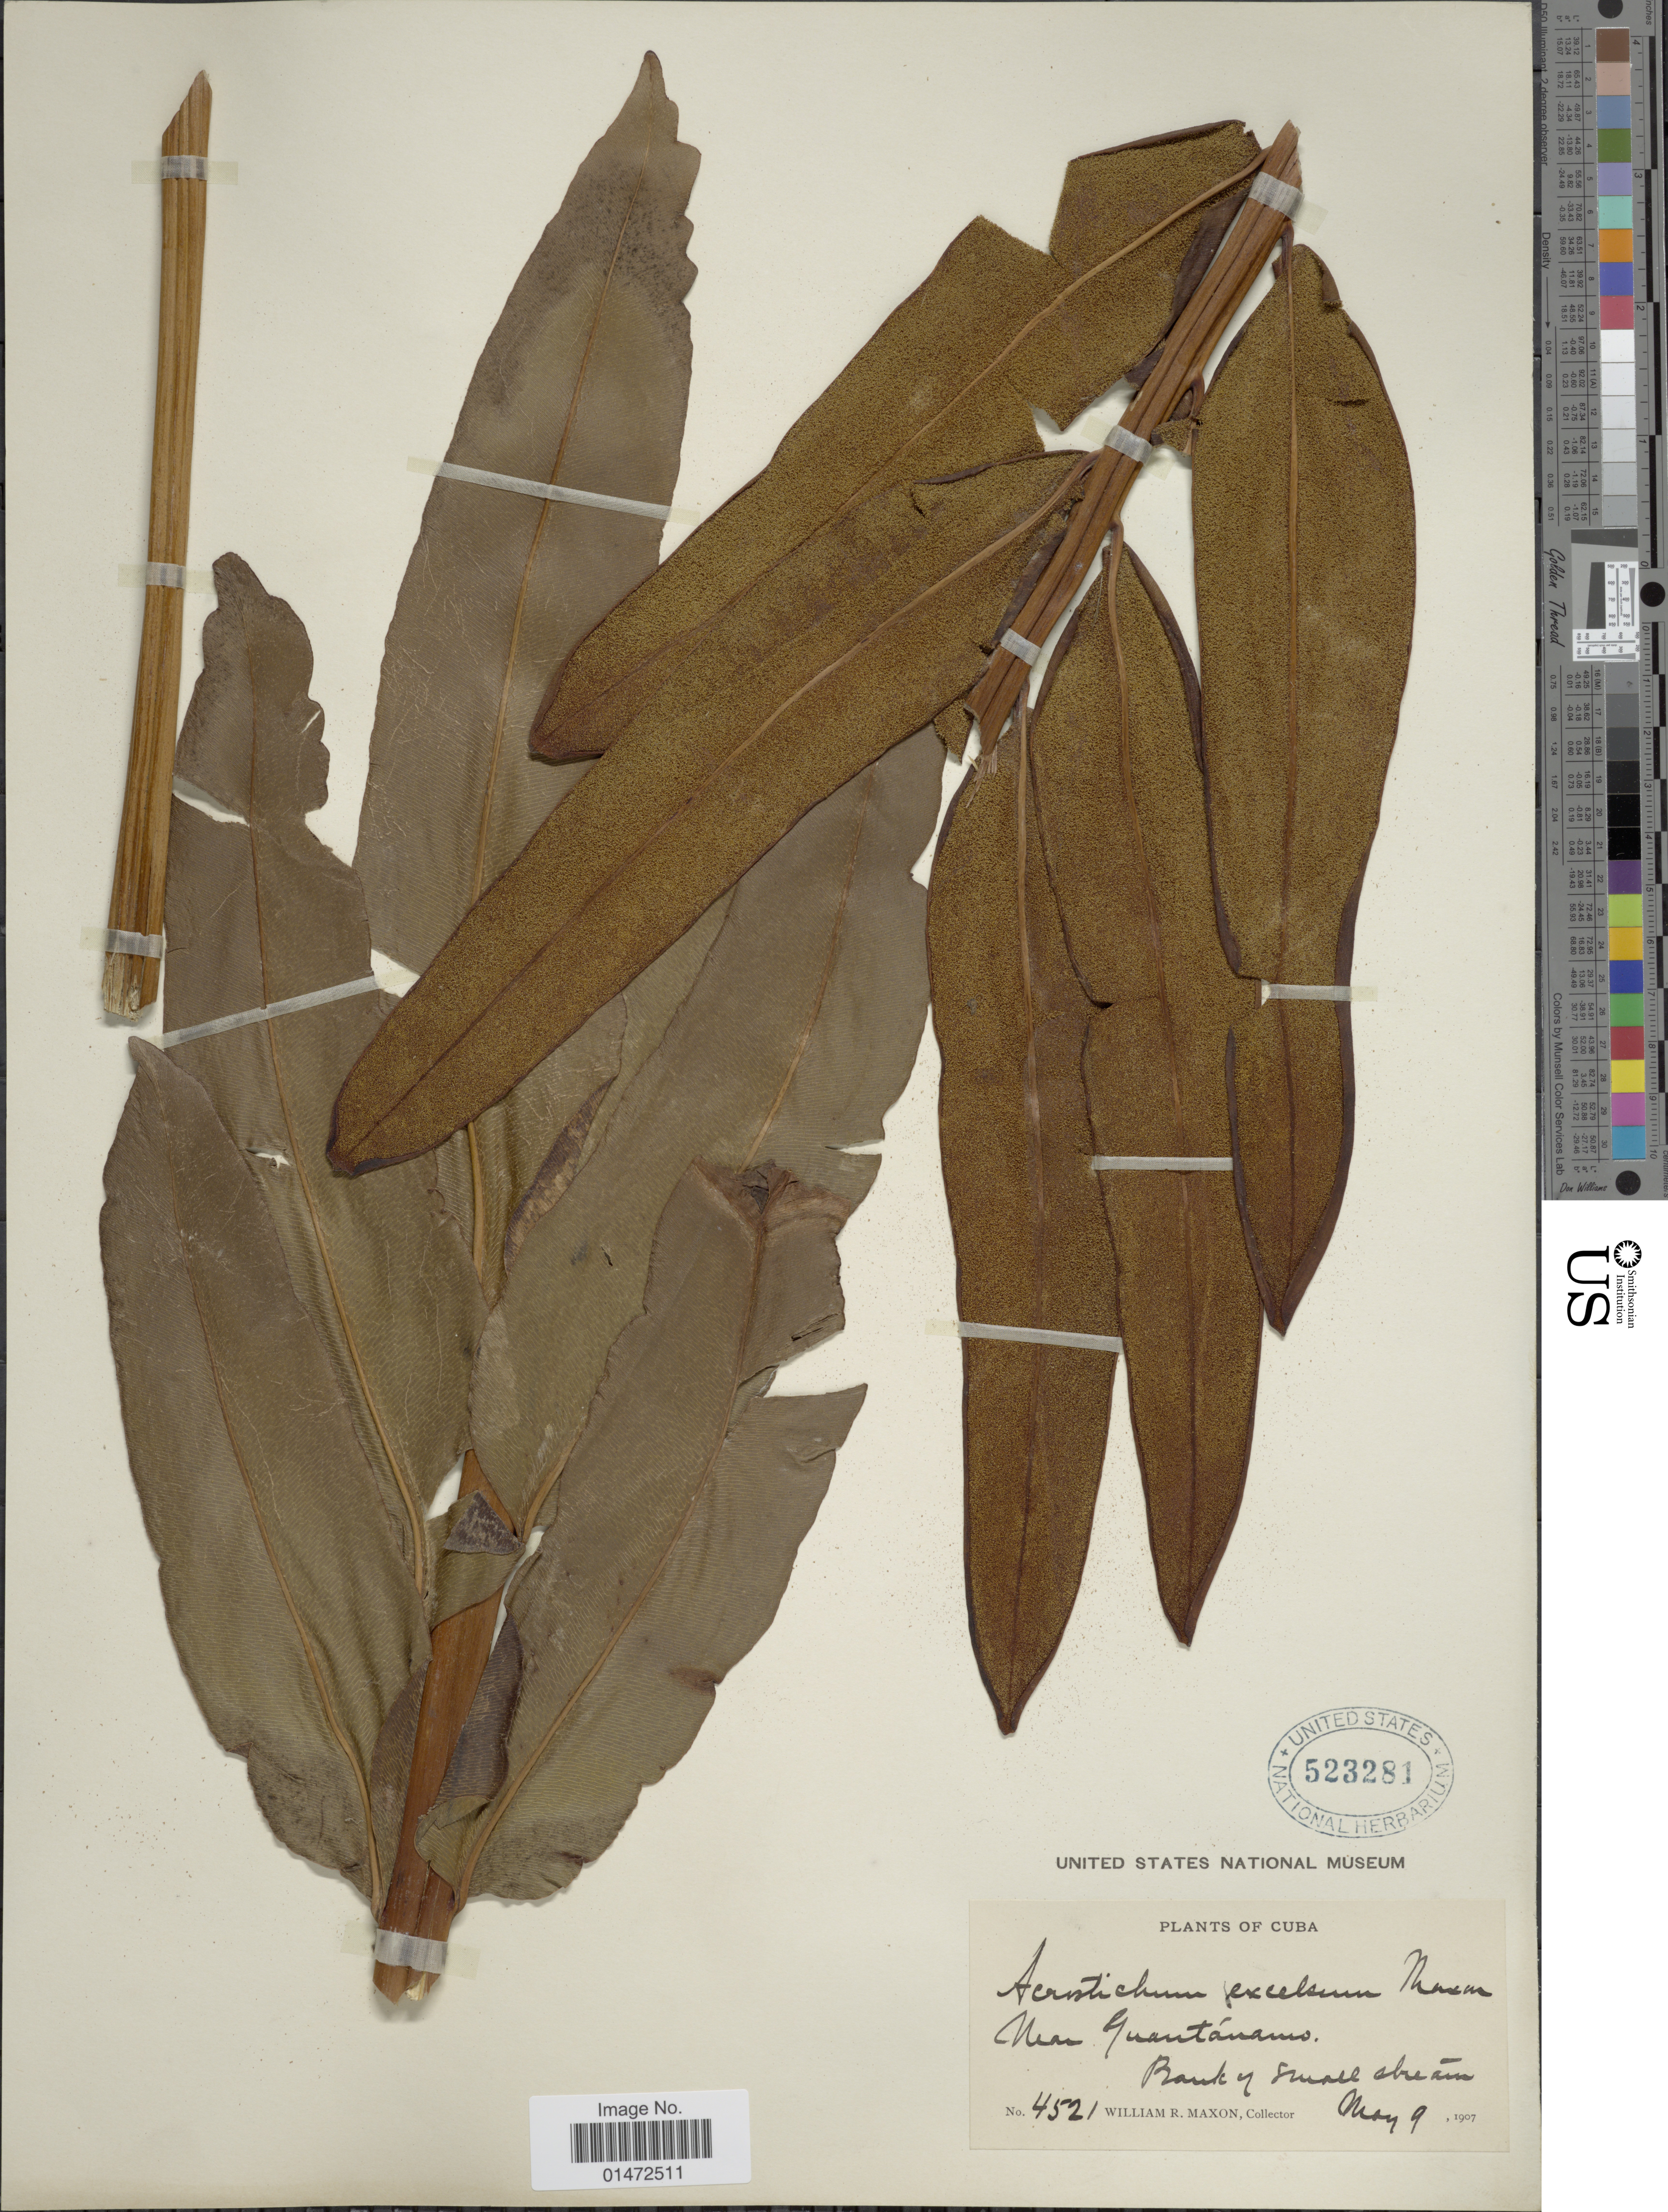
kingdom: Plantae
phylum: Tracheophyta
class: Polypodiopsida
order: Polypodiales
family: Pteridaceae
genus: Acrostichum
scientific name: Acrostichum danaeifolium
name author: Langsd. & Fisch.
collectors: W. R. Maxon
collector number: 4521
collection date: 1907-05-09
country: Cuba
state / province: Guantánamo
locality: Bank of small stream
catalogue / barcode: US 523281